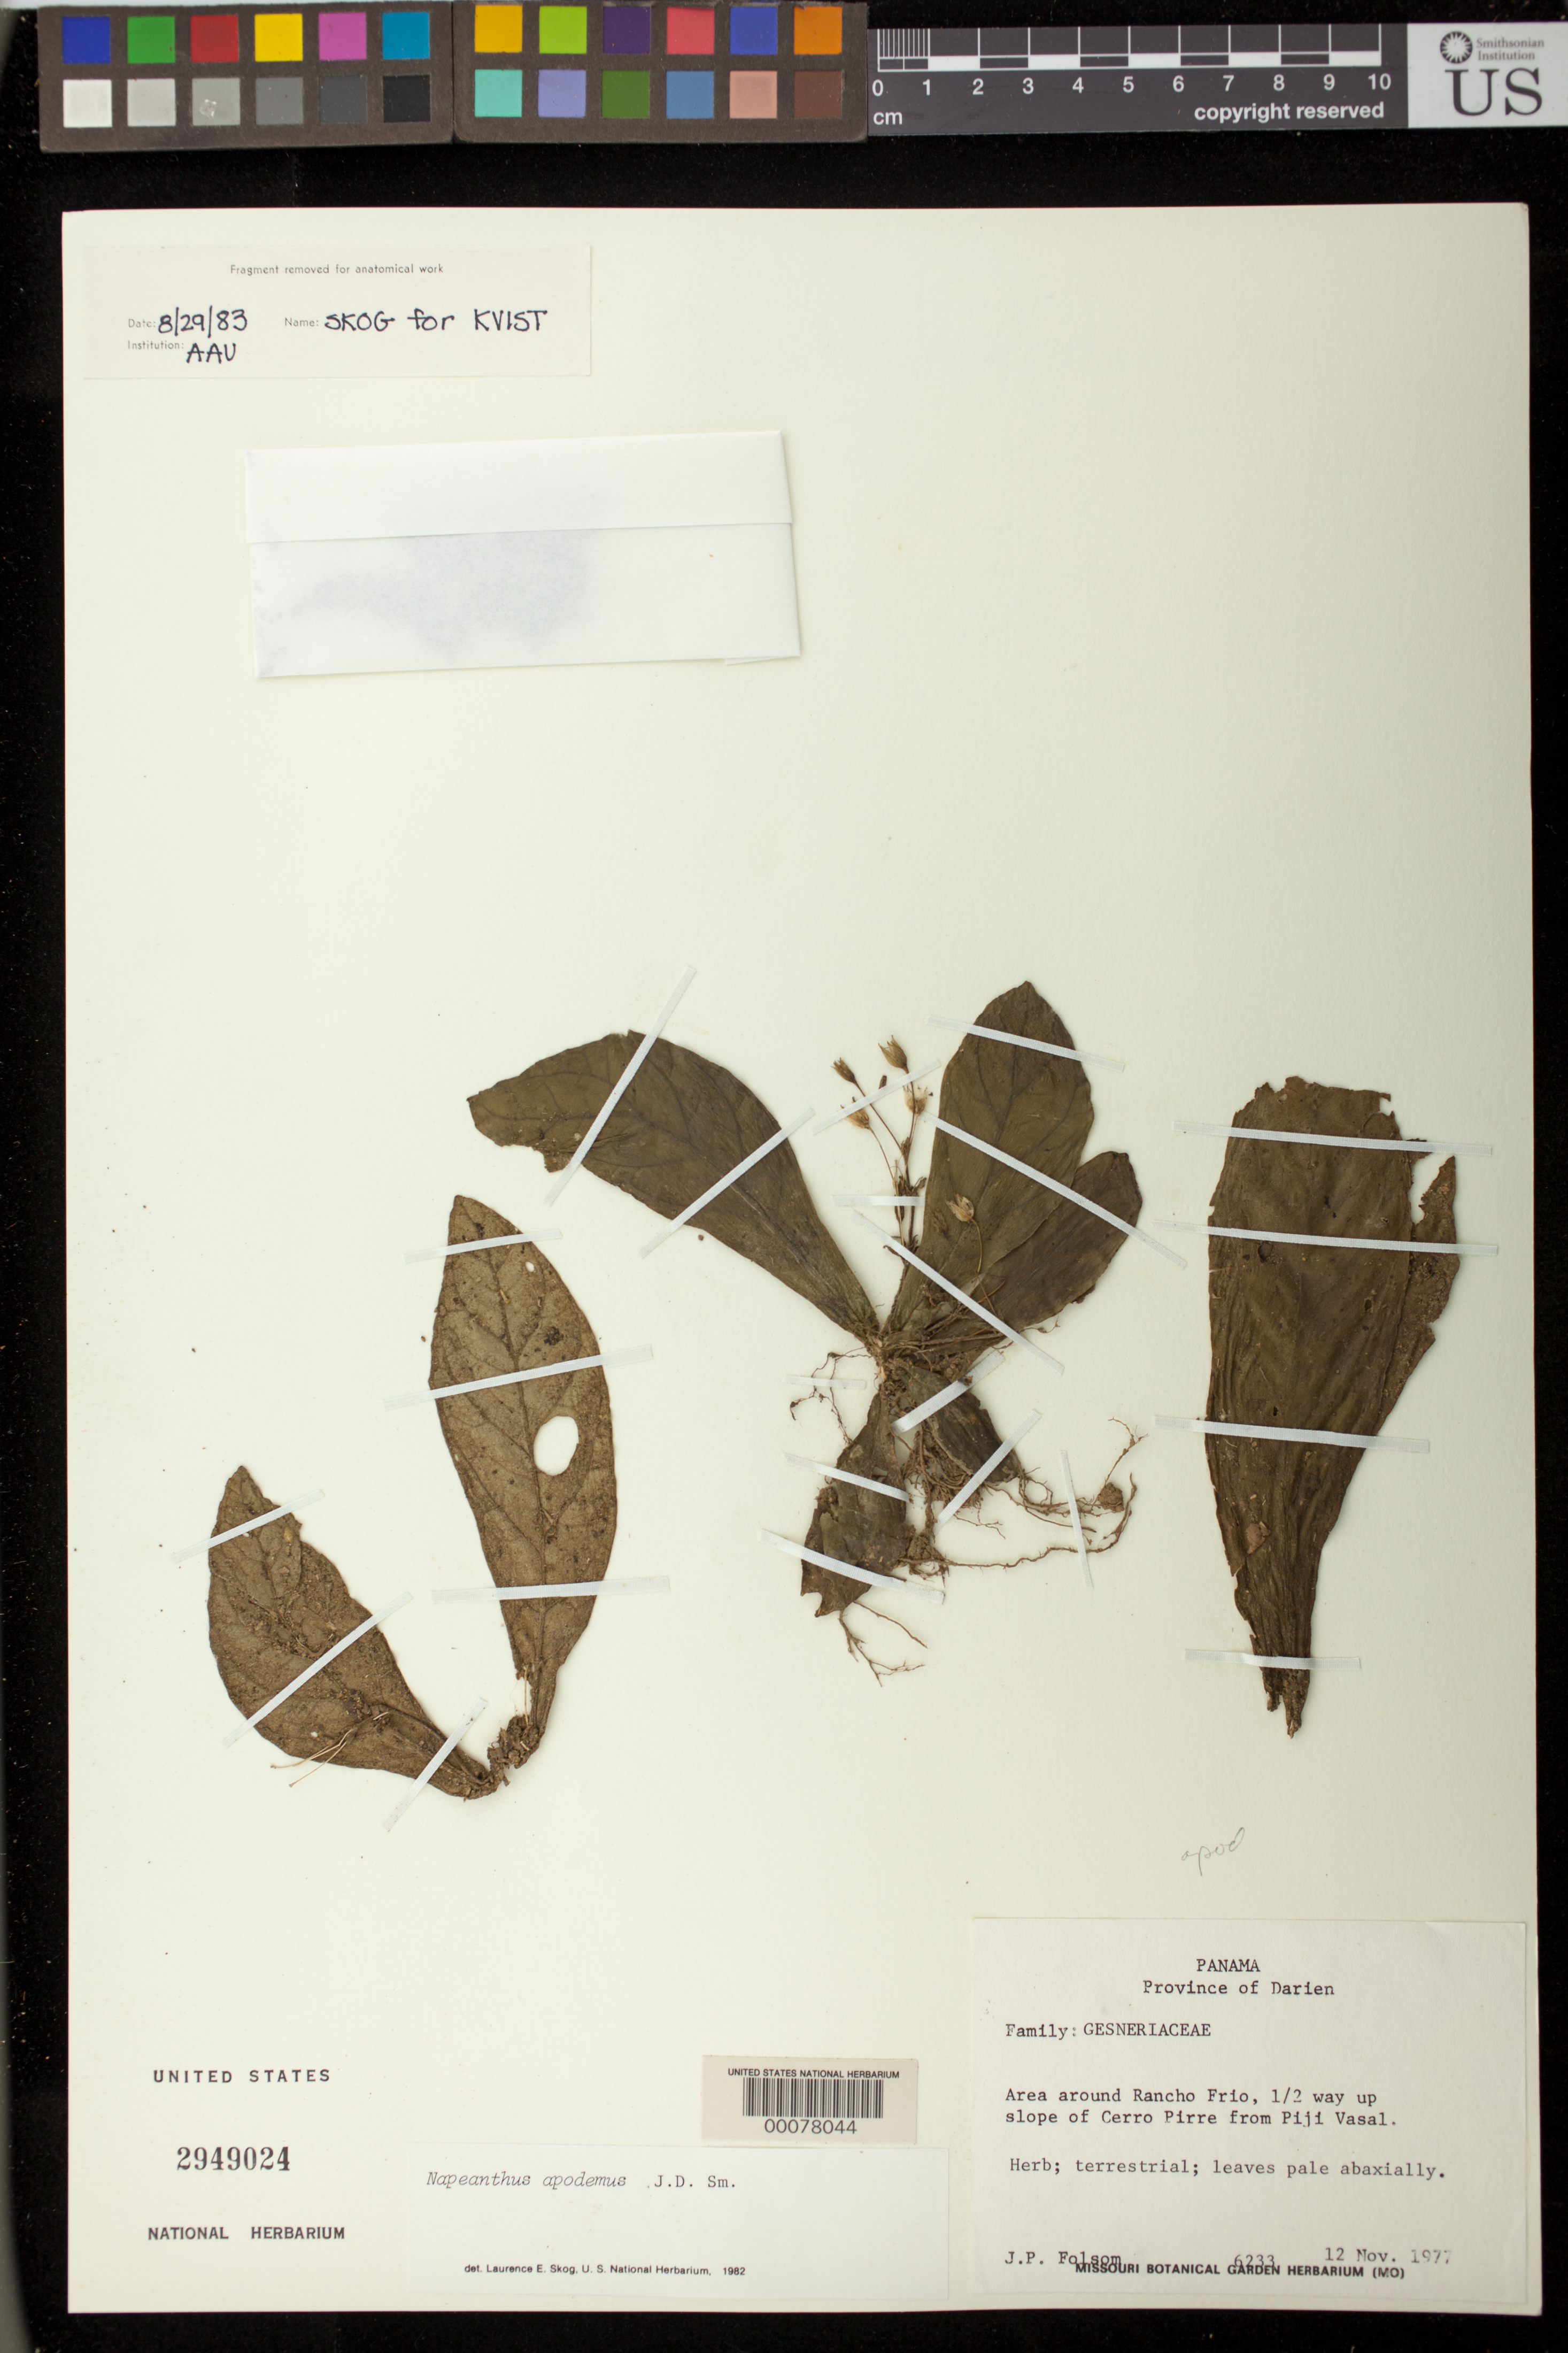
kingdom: Plantae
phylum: Tracheophyta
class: Magnoliopsida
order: Lamiales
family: Gesneriaceae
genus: Napeanthus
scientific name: Napeanthus apodemus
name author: Donn. Sm.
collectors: J. P. Folsom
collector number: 6233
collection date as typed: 12 Nov 1977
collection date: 1977-11-12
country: Panama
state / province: Darién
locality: Area around Rancho Frio, 1/2 way up slope of Cerro Pirre from Piji Vasal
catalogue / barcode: US 2949024